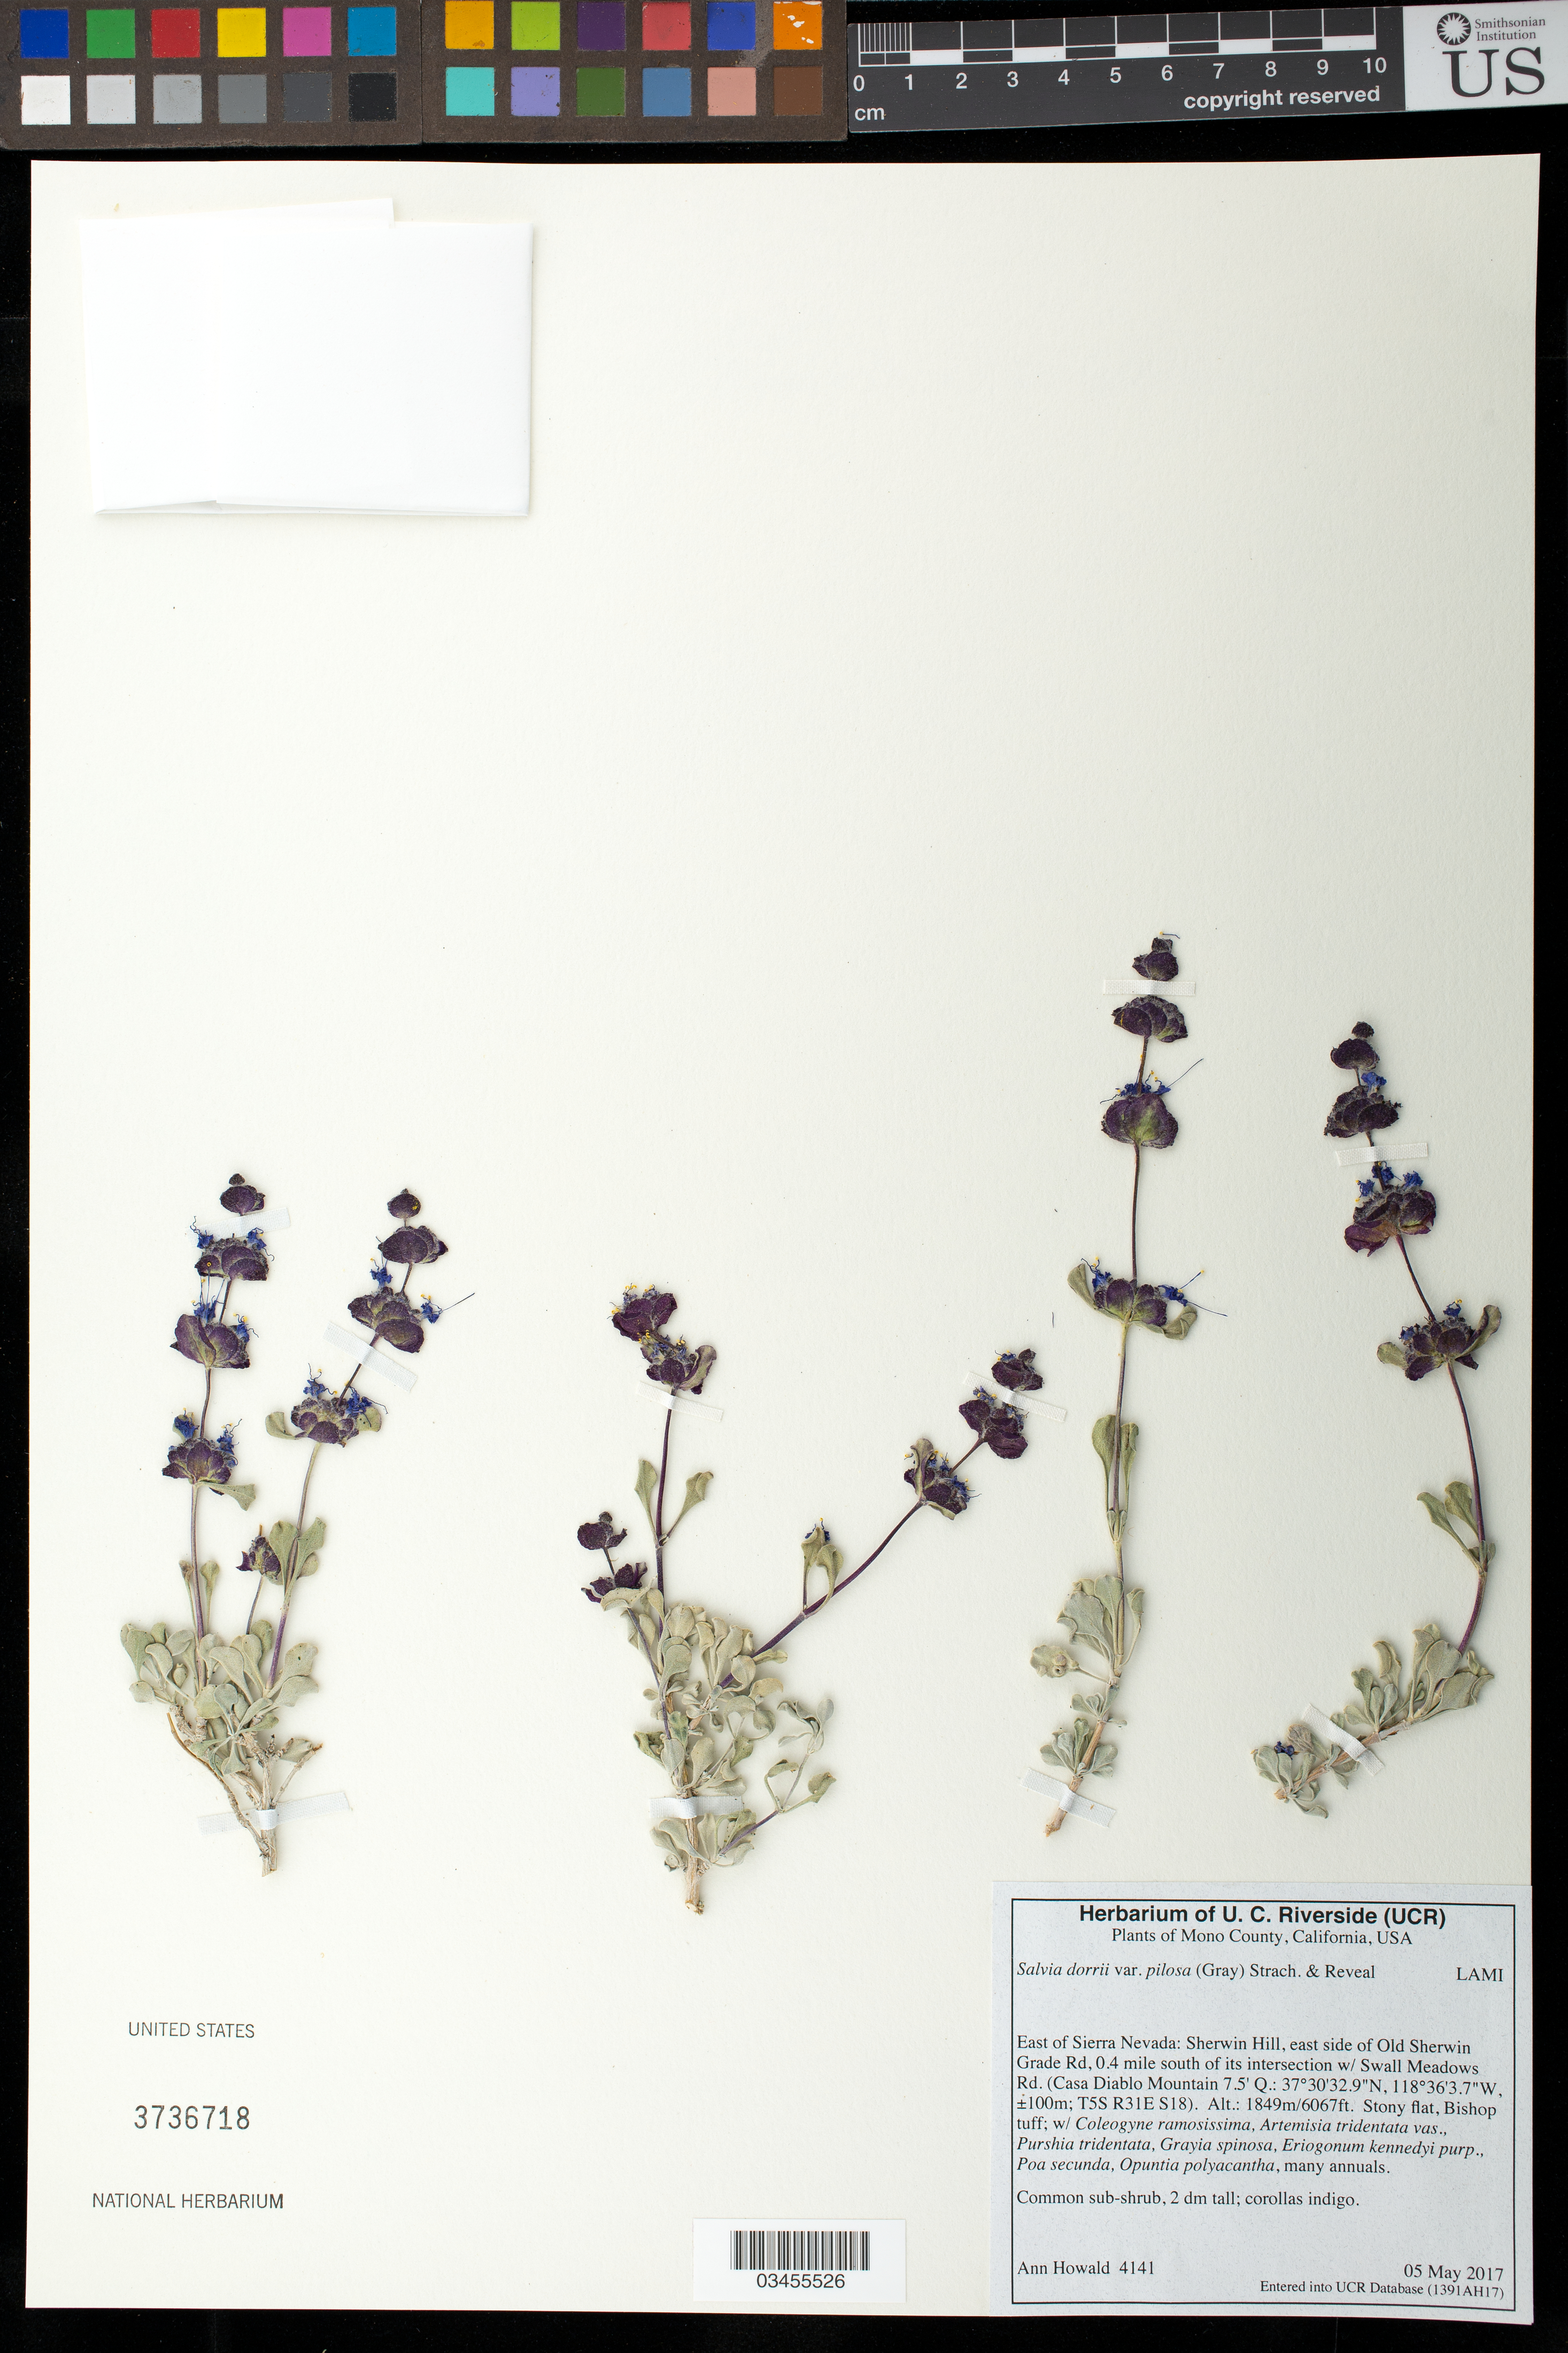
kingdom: Plantae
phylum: Tracheophyta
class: Magnoliopsida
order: Lamiales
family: Lamiaceae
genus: Salvia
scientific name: Salvia dorrii var. pilosa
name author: (A. Gray) Strachan & Reveal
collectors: A. Howald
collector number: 4141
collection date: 2017-05-05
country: United States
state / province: California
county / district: Mono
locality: East of Sierra Nevada: Sherwin Hill, east side of Old Sherwin Grade Rd., 0.4 mile south of its intersection w/ Swall Meadows Rd. (Casa Diablo Mountain 7.5' Q).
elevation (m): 1849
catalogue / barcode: US 3736718